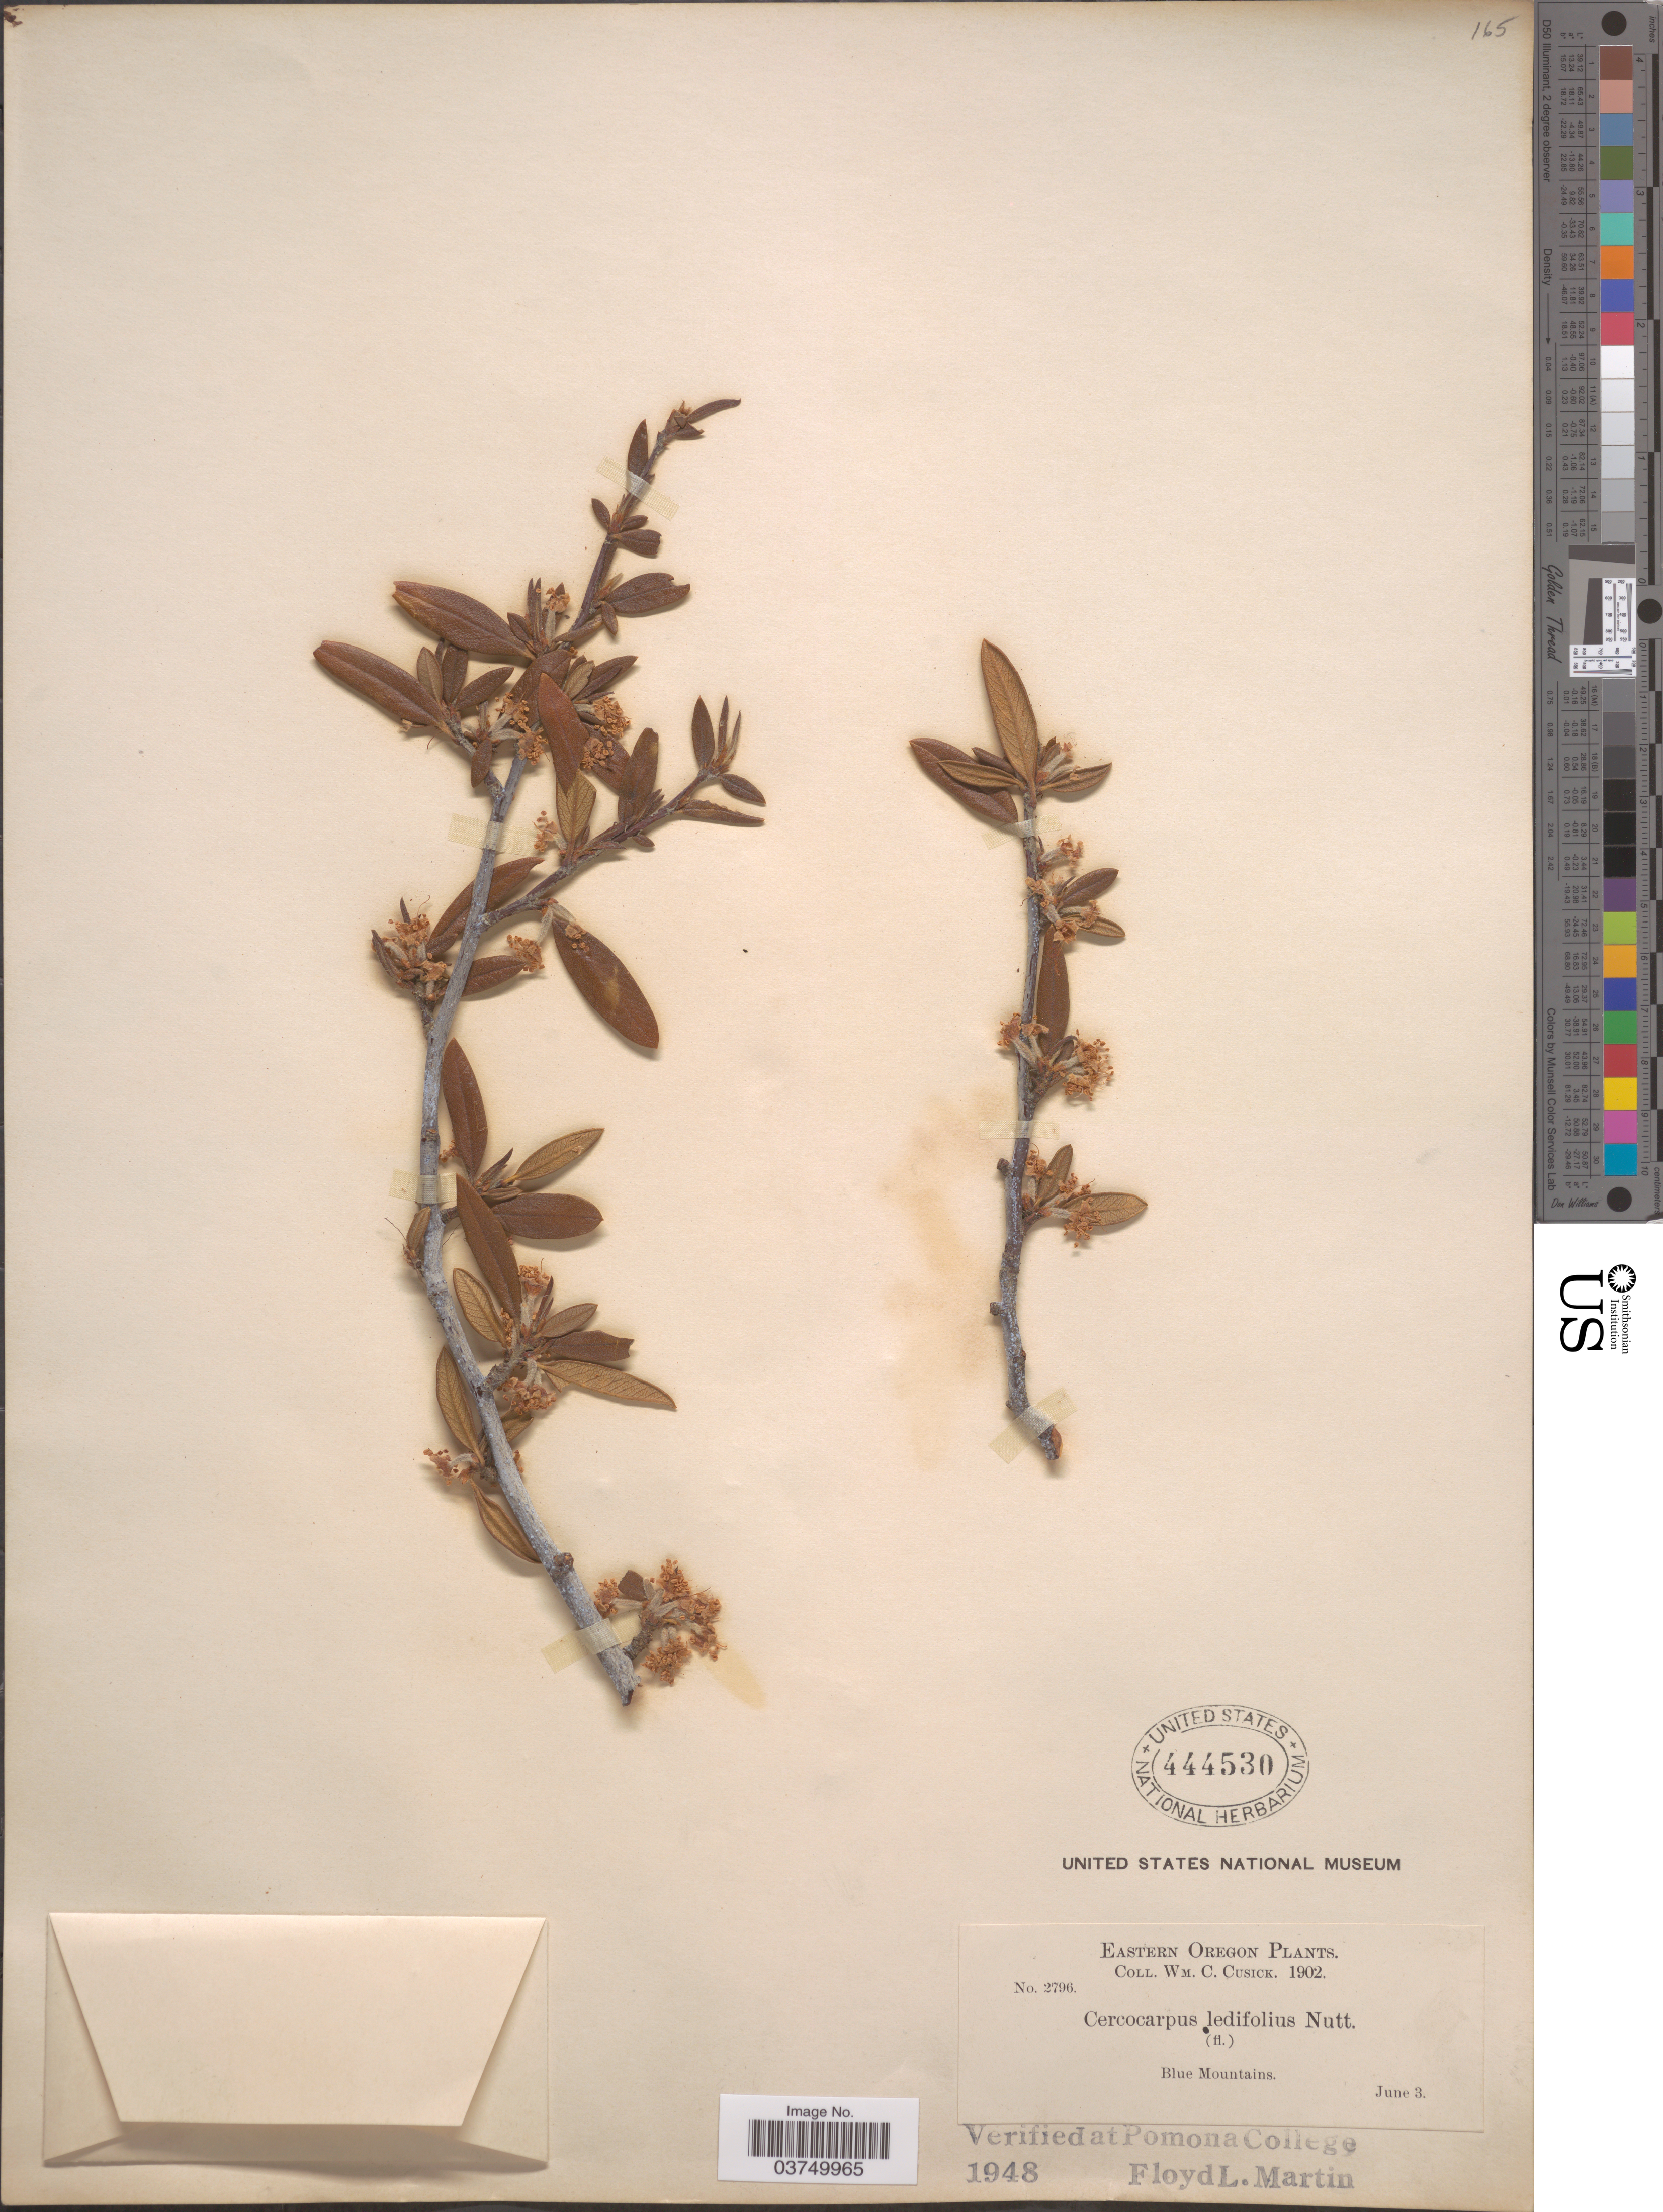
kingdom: Plantae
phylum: Tracheophyta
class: Magnoliopsida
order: Rosales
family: Rosaceae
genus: Cercocarpus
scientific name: Cercocarpus ledifolius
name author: Nutt.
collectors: W. C. Cusick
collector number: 2796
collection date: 1902-06-03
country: United States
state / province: Oregon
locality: Eastern Oregon. Blue Mountains.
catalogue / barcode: US 444530